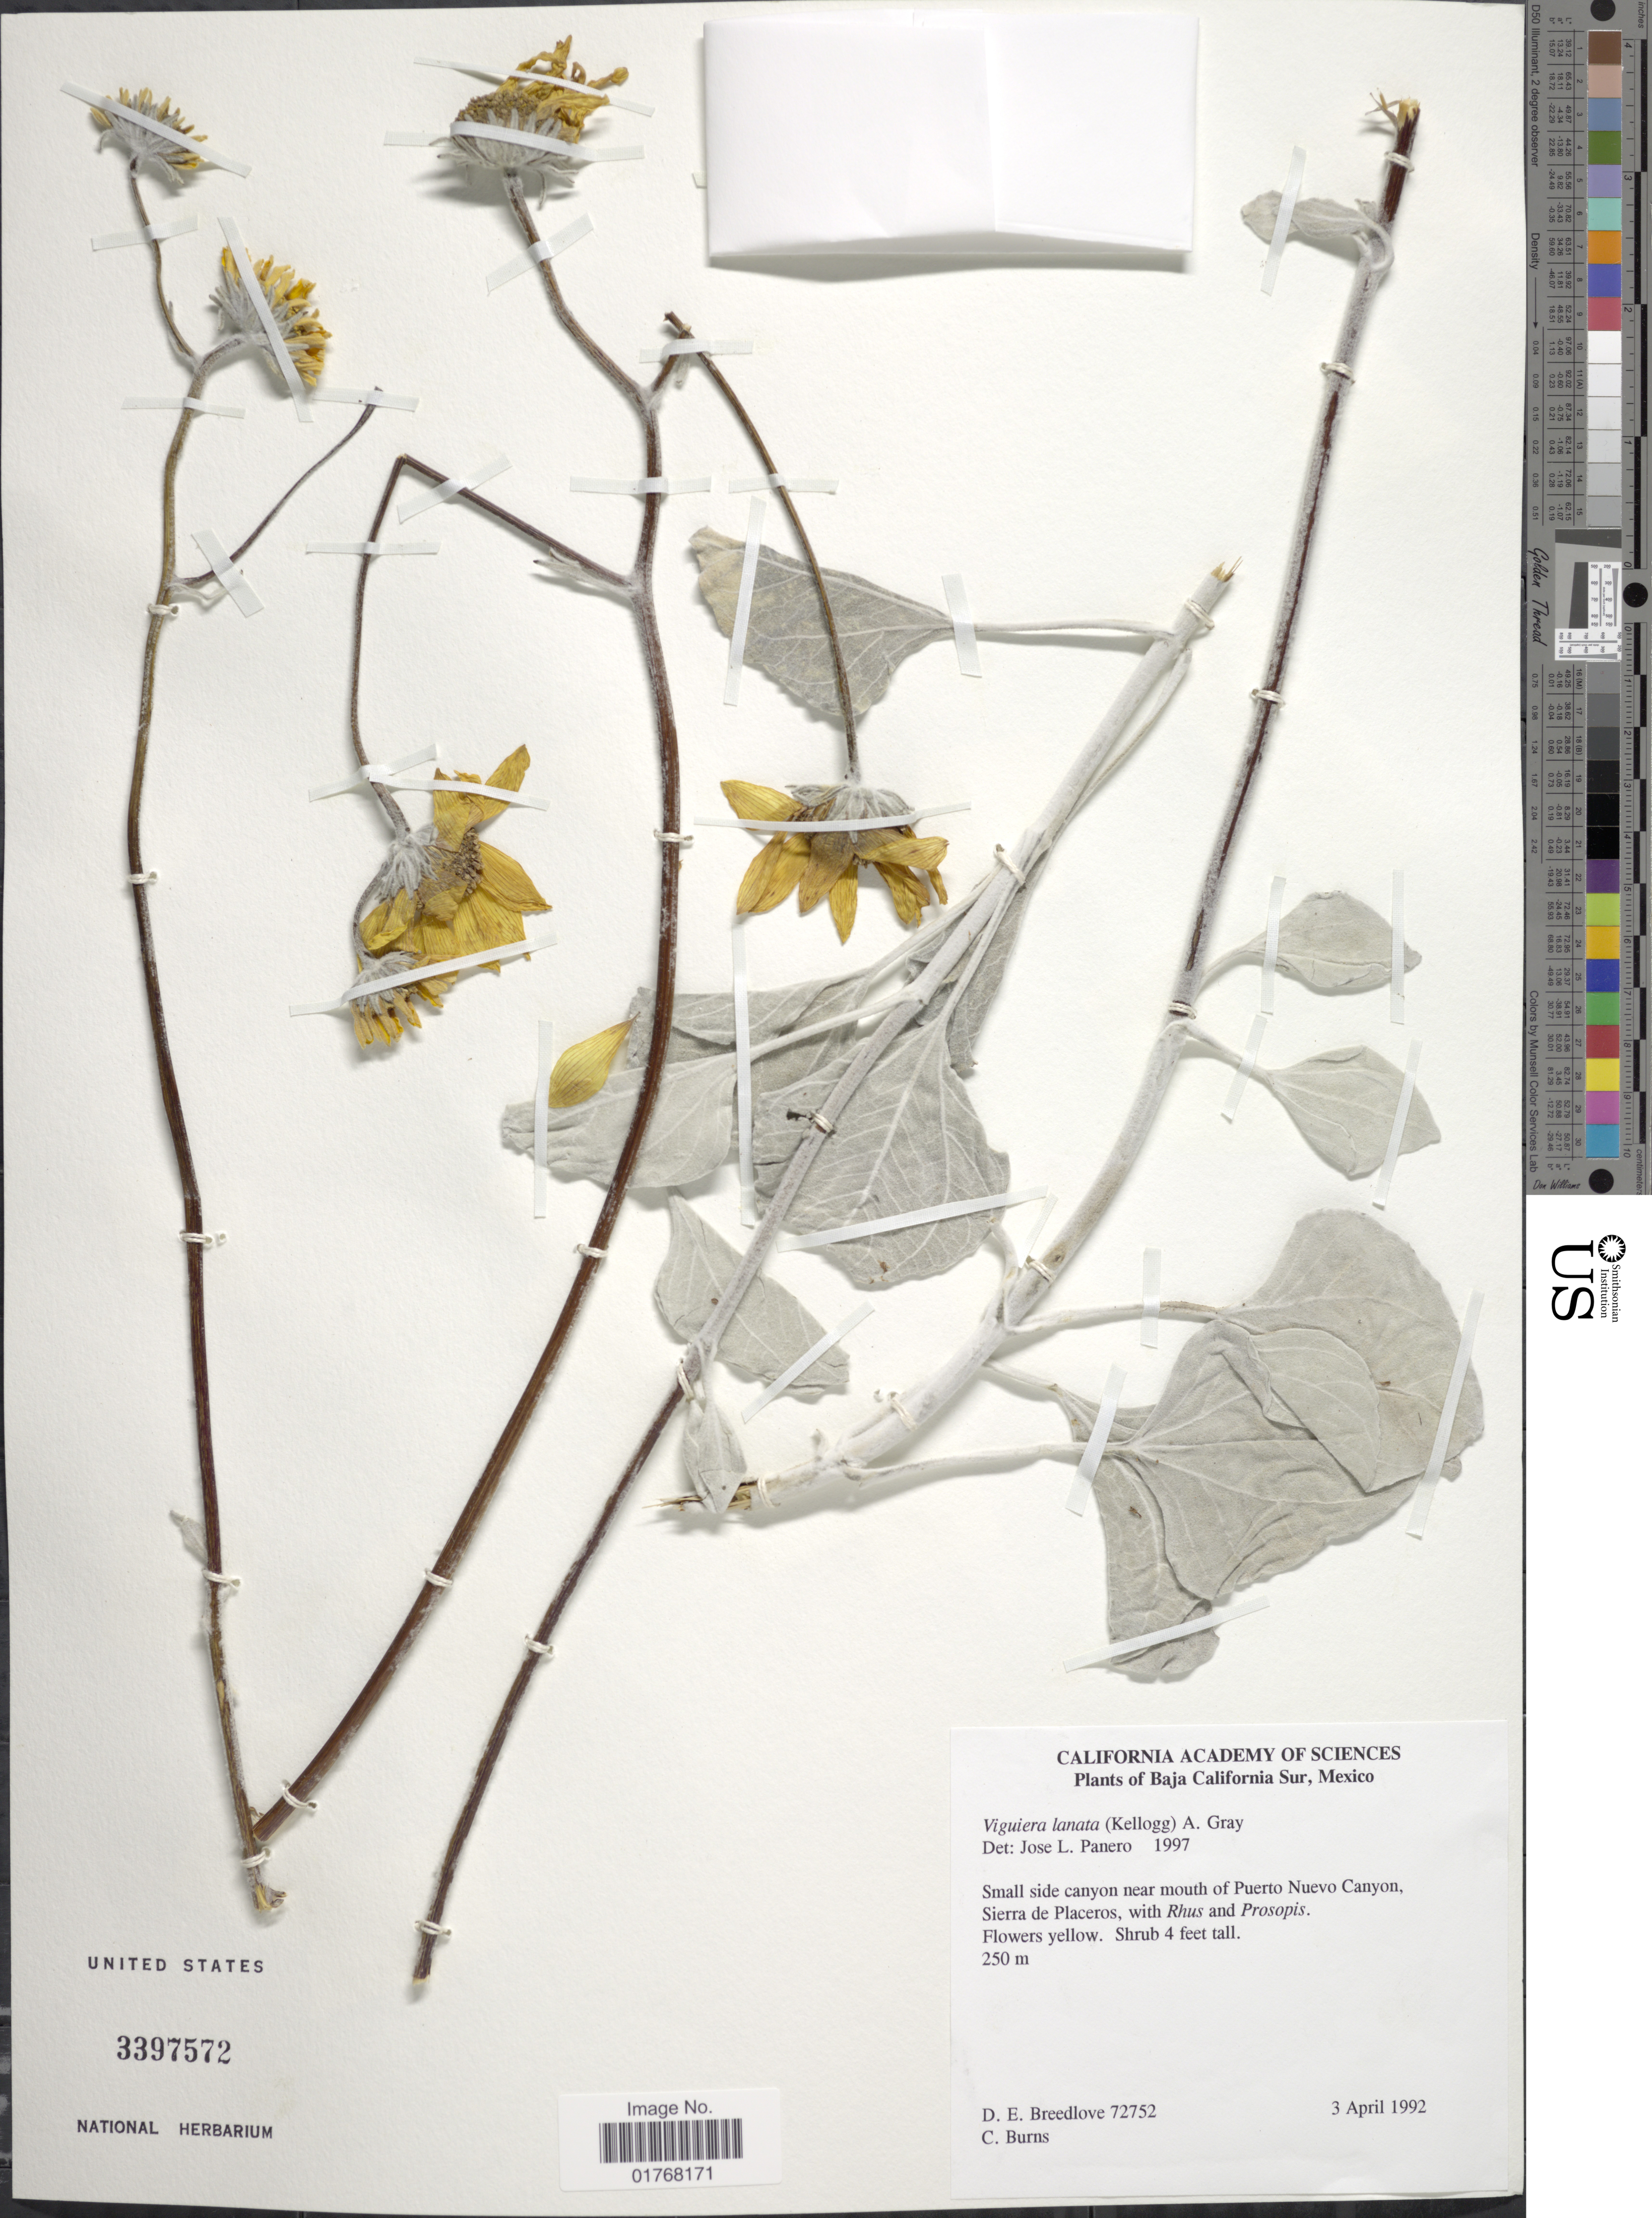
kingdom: Plantae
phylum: Tracheophyta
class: Magnoliopsida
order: Asterales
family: Asteraceae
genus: Viguiera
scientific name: Viguiera lanata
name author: (Kellogg) A. Gray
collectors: D. E. Breedlove & C. Burns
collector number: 72752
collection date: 1992-04-03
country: Mexico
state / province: Baja California Sur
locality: Small side canyon near mouth Puerto Nuevo Canyon, Sierra de Placerps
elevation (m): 250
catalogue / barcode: US 3397572